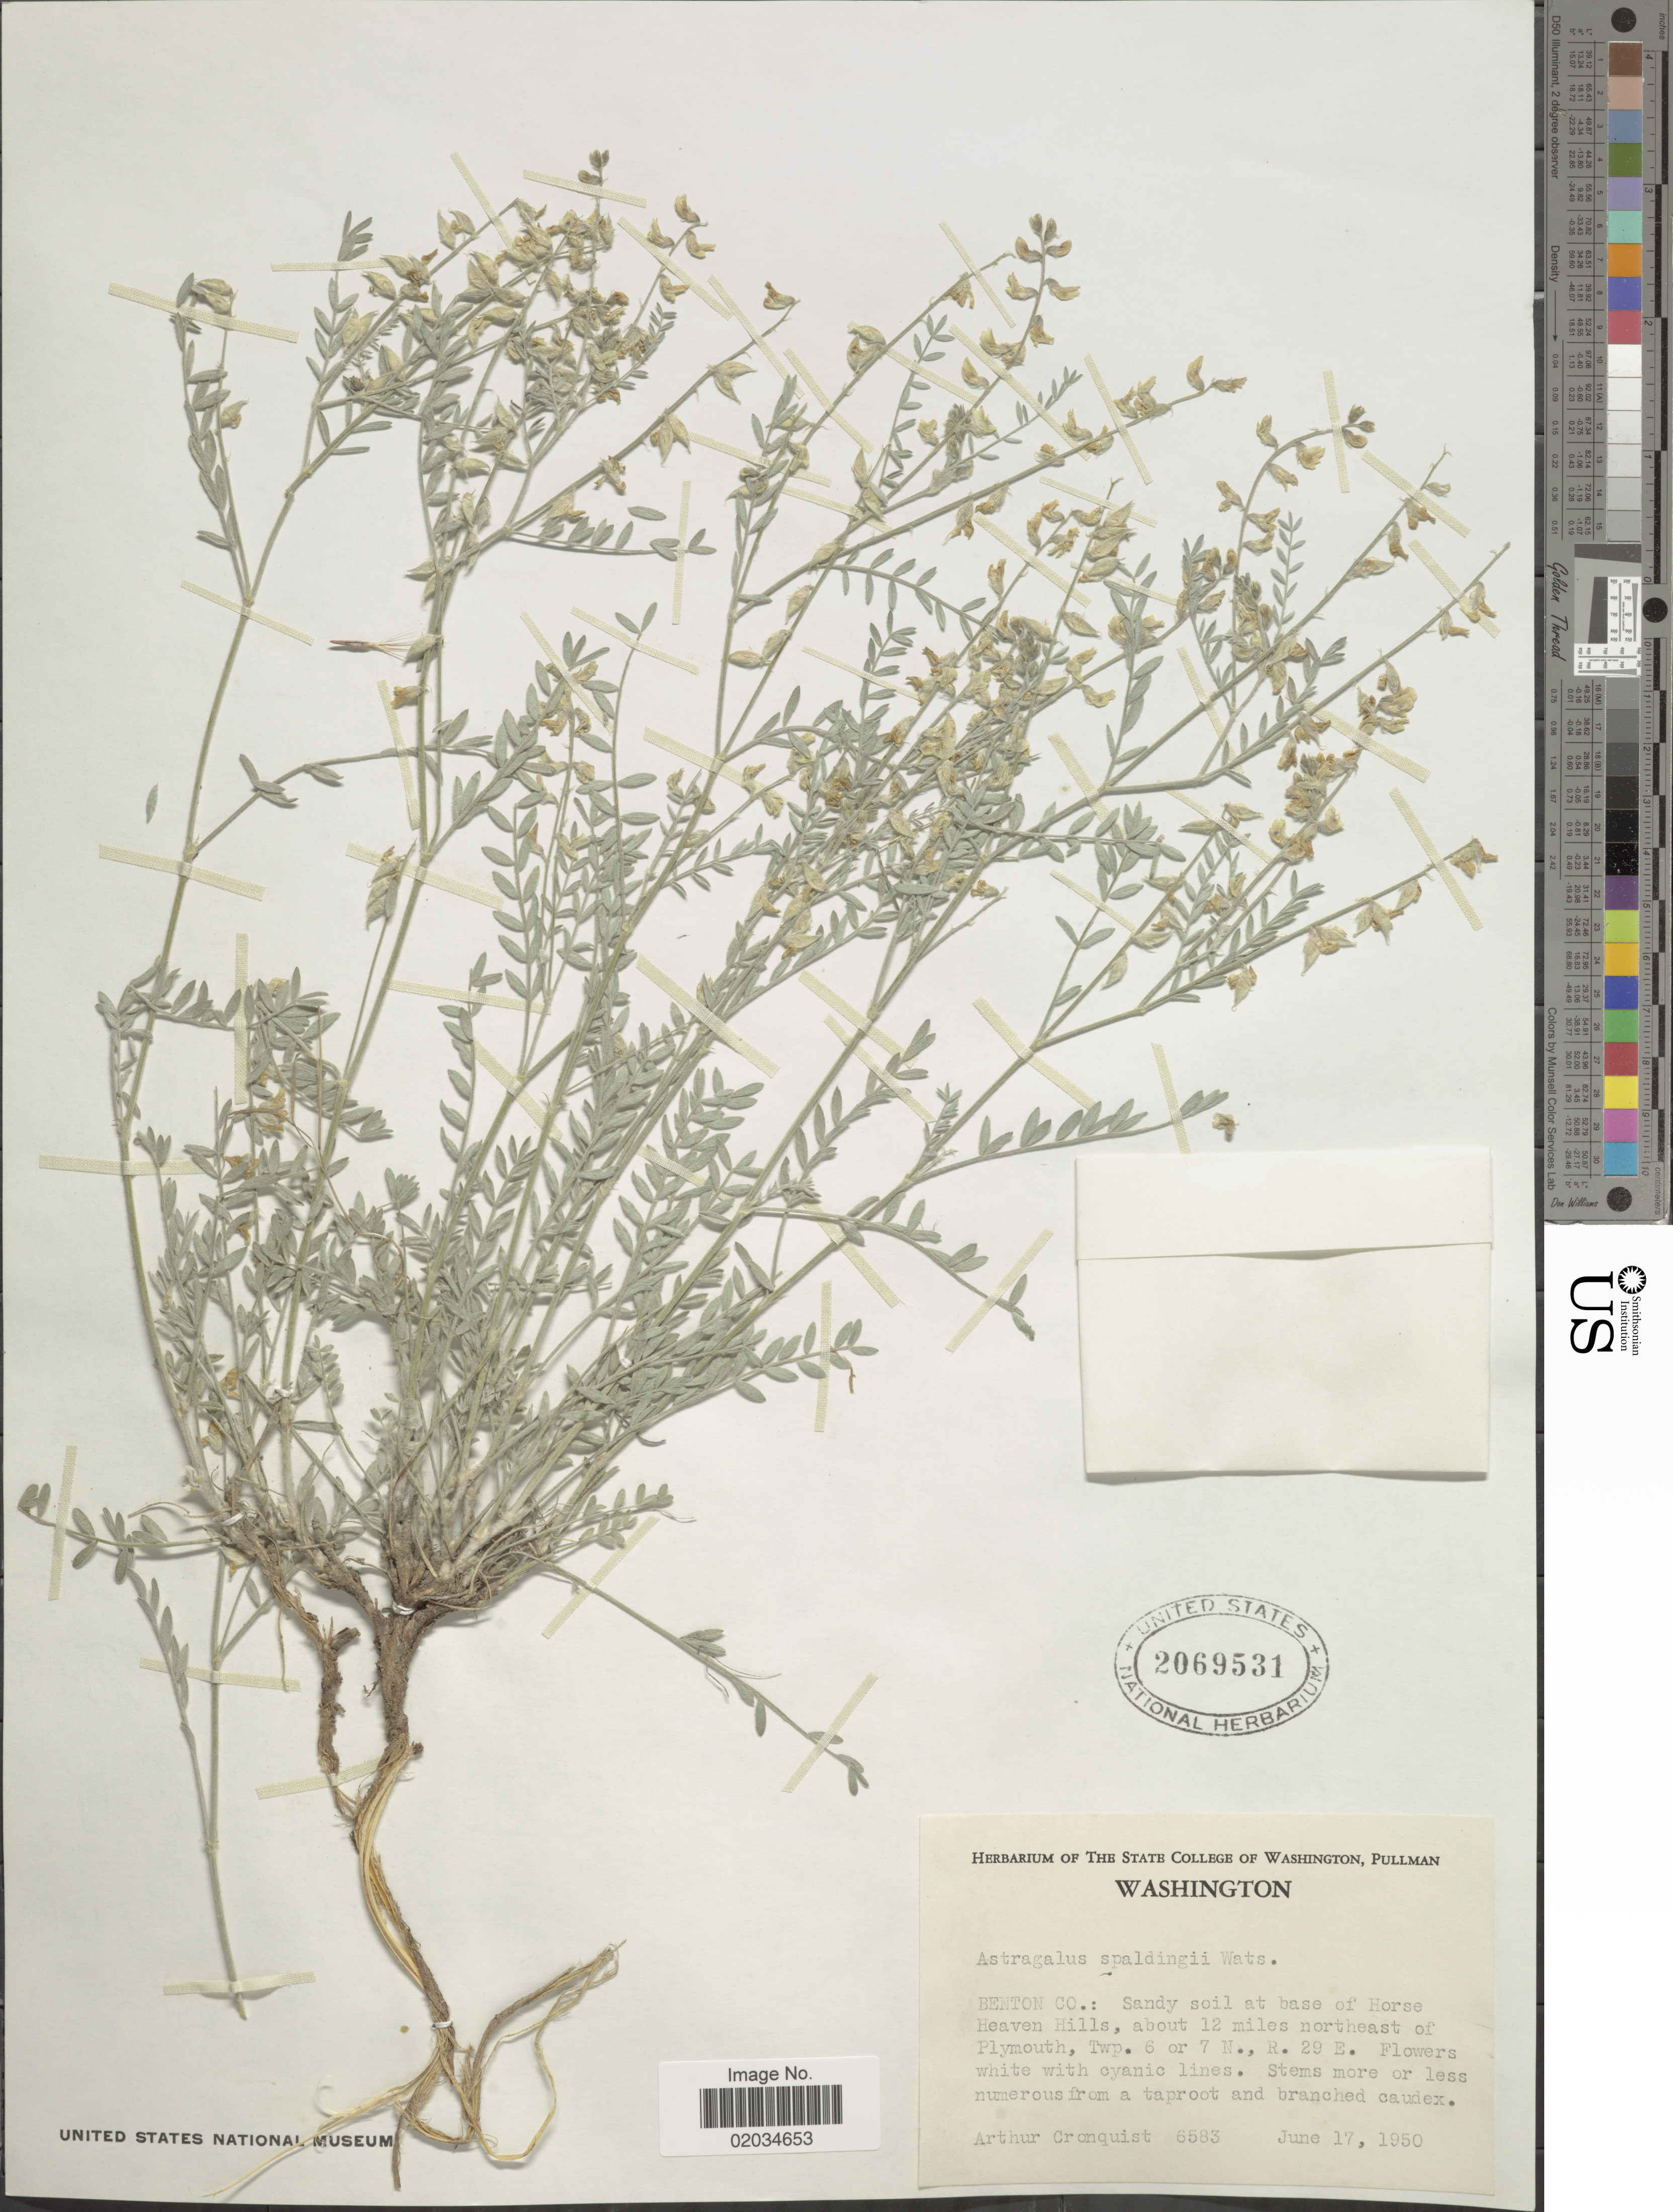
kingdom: Plantae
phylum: Tracheophyta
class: Magnoliopsida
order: Fabales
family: Fabaceae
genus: Astragalus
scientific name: Astragalus spaldingii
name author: A. Gray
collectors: A. J. Cronquist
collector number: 6583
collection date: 1950-06-17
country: United States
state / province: Washington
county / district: Benton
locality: Benton Co.:Sandy soil at base of Horse Heaven Hills, about 12 miles northeast of Plymouth, Twp. 6 or 7 N., R. 29 E.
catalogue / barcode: US 2069531